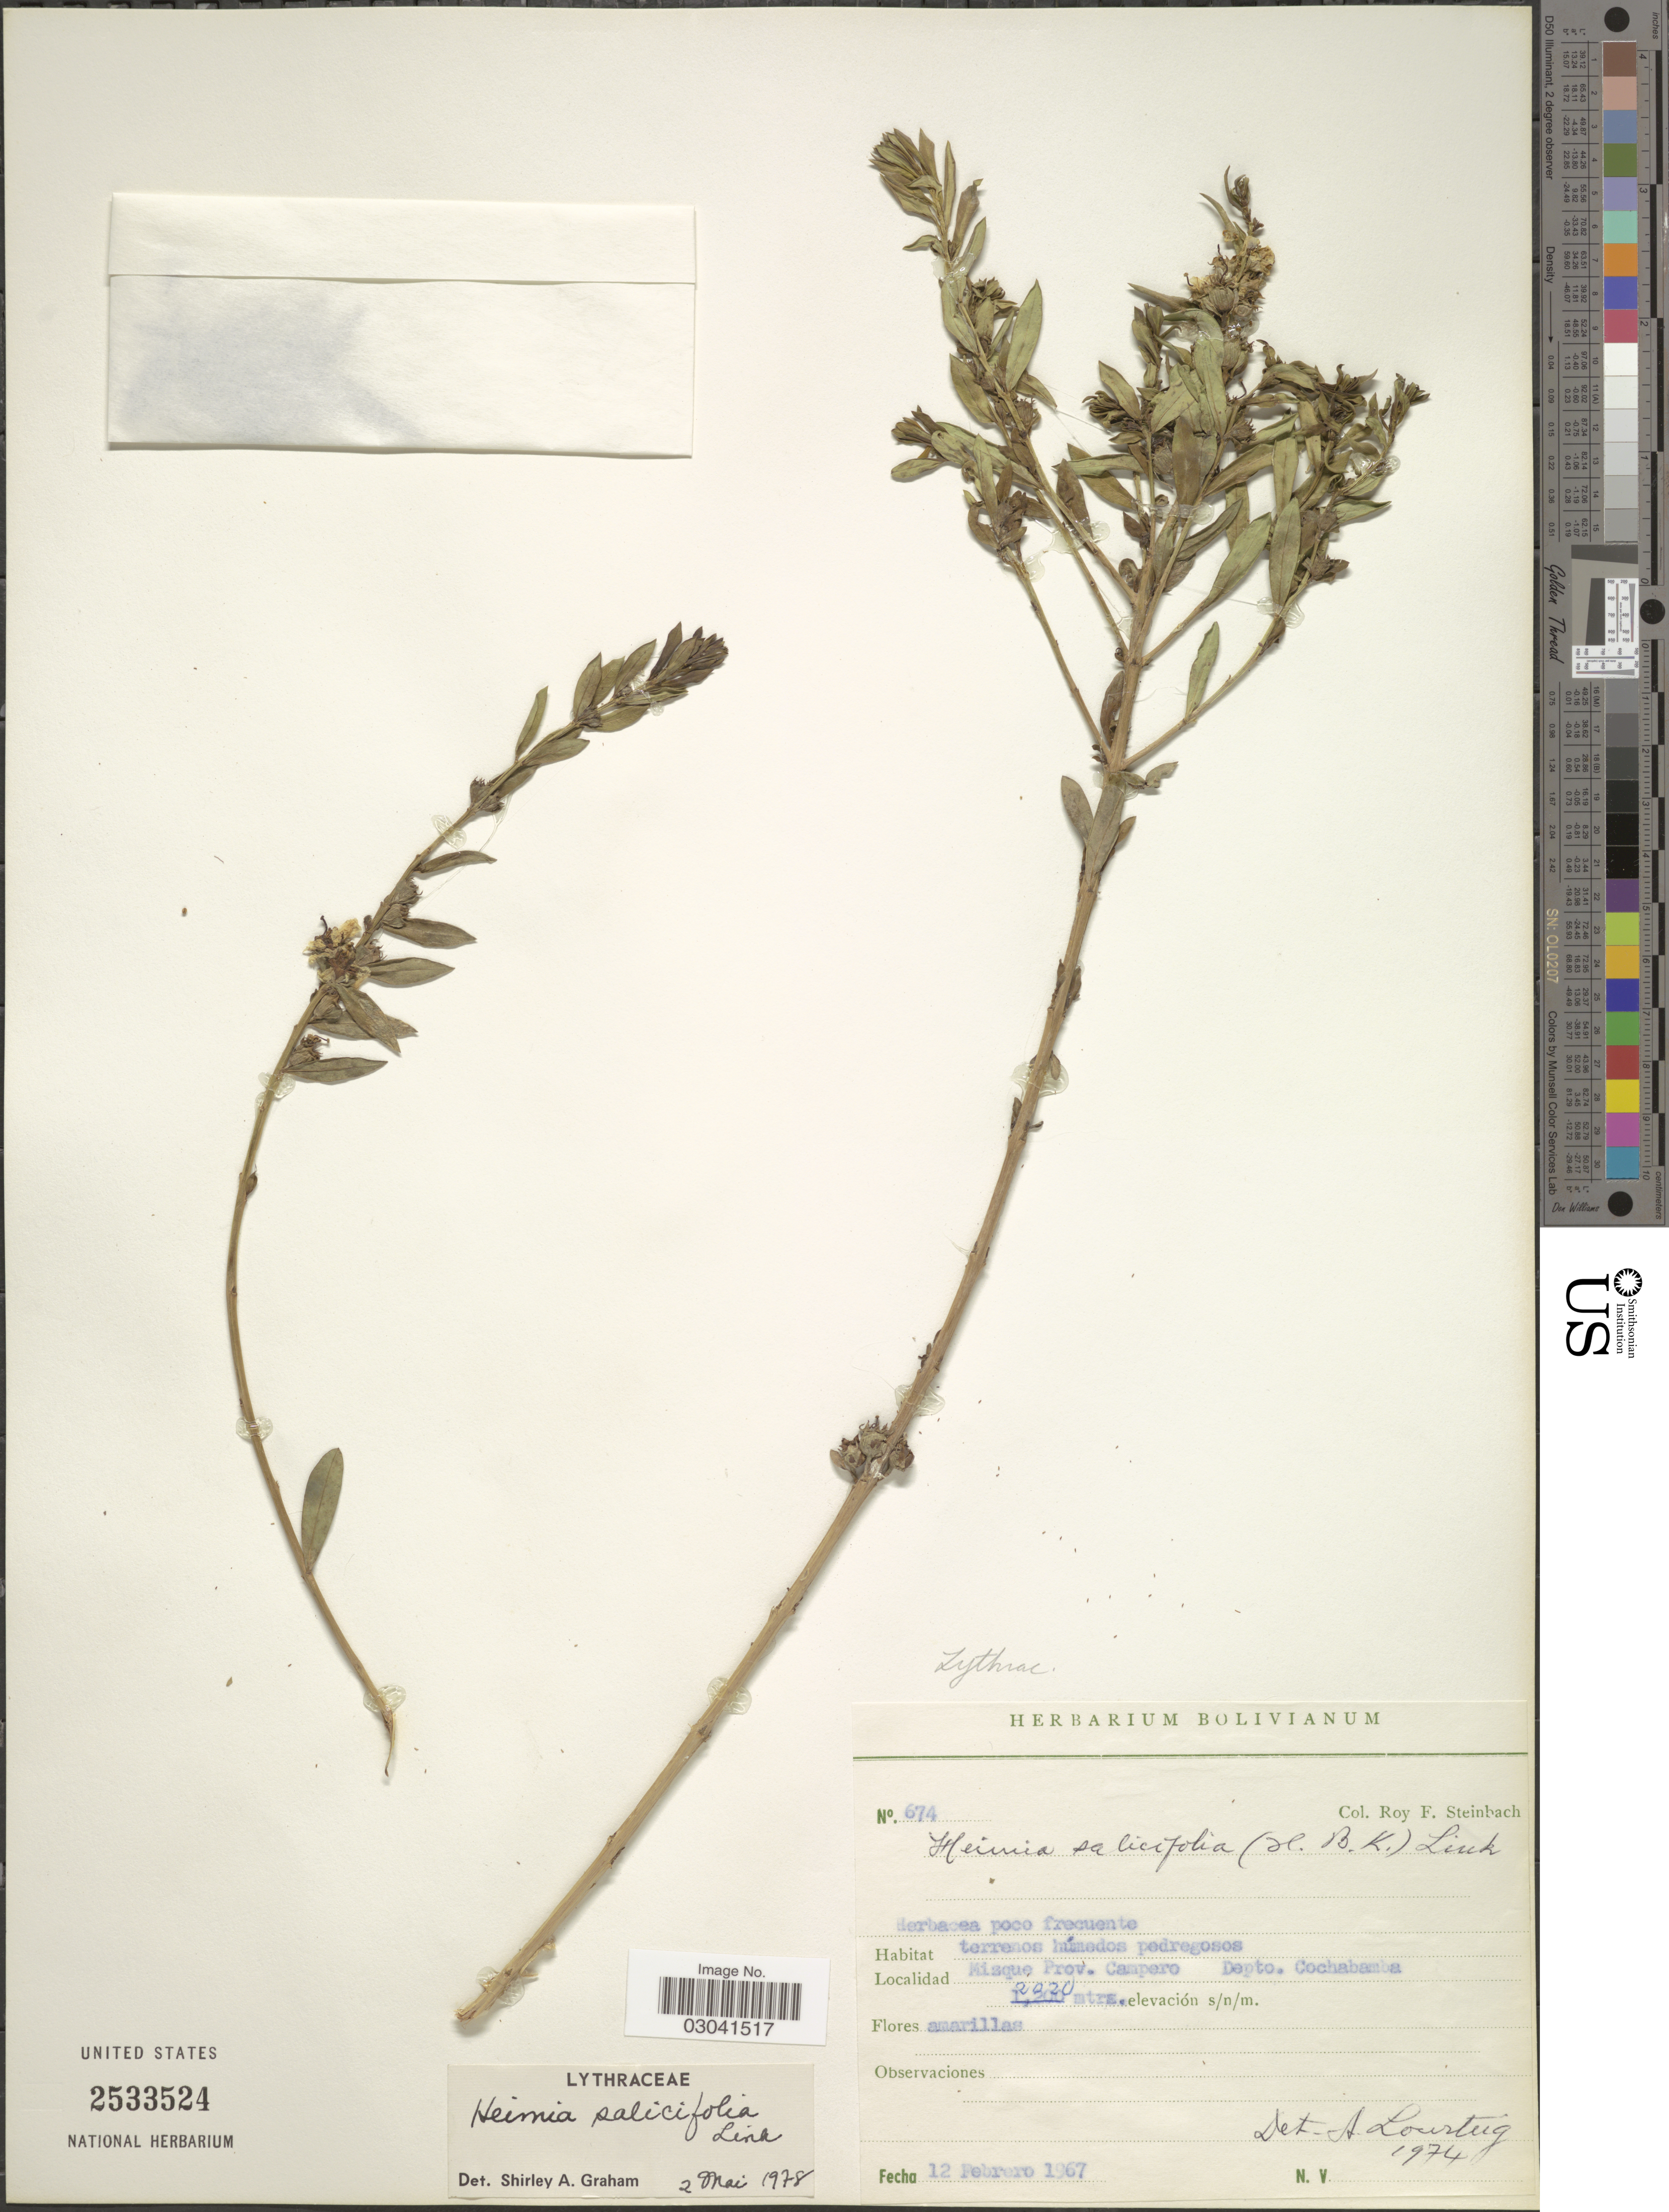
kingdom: Plantae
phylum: Tracheophyta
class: Magnoliopsida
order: Myrtales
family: Lythraceae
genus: Heimia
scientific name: Heimia salicifolia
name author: Link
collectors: R. F. Steinbach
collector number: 674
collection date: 1967-02-12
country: Bolivia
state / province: Cochabamba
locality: Misque, Prov. Campero, Depto. Cochabamba.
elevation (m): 2020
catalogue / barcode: US 2533524